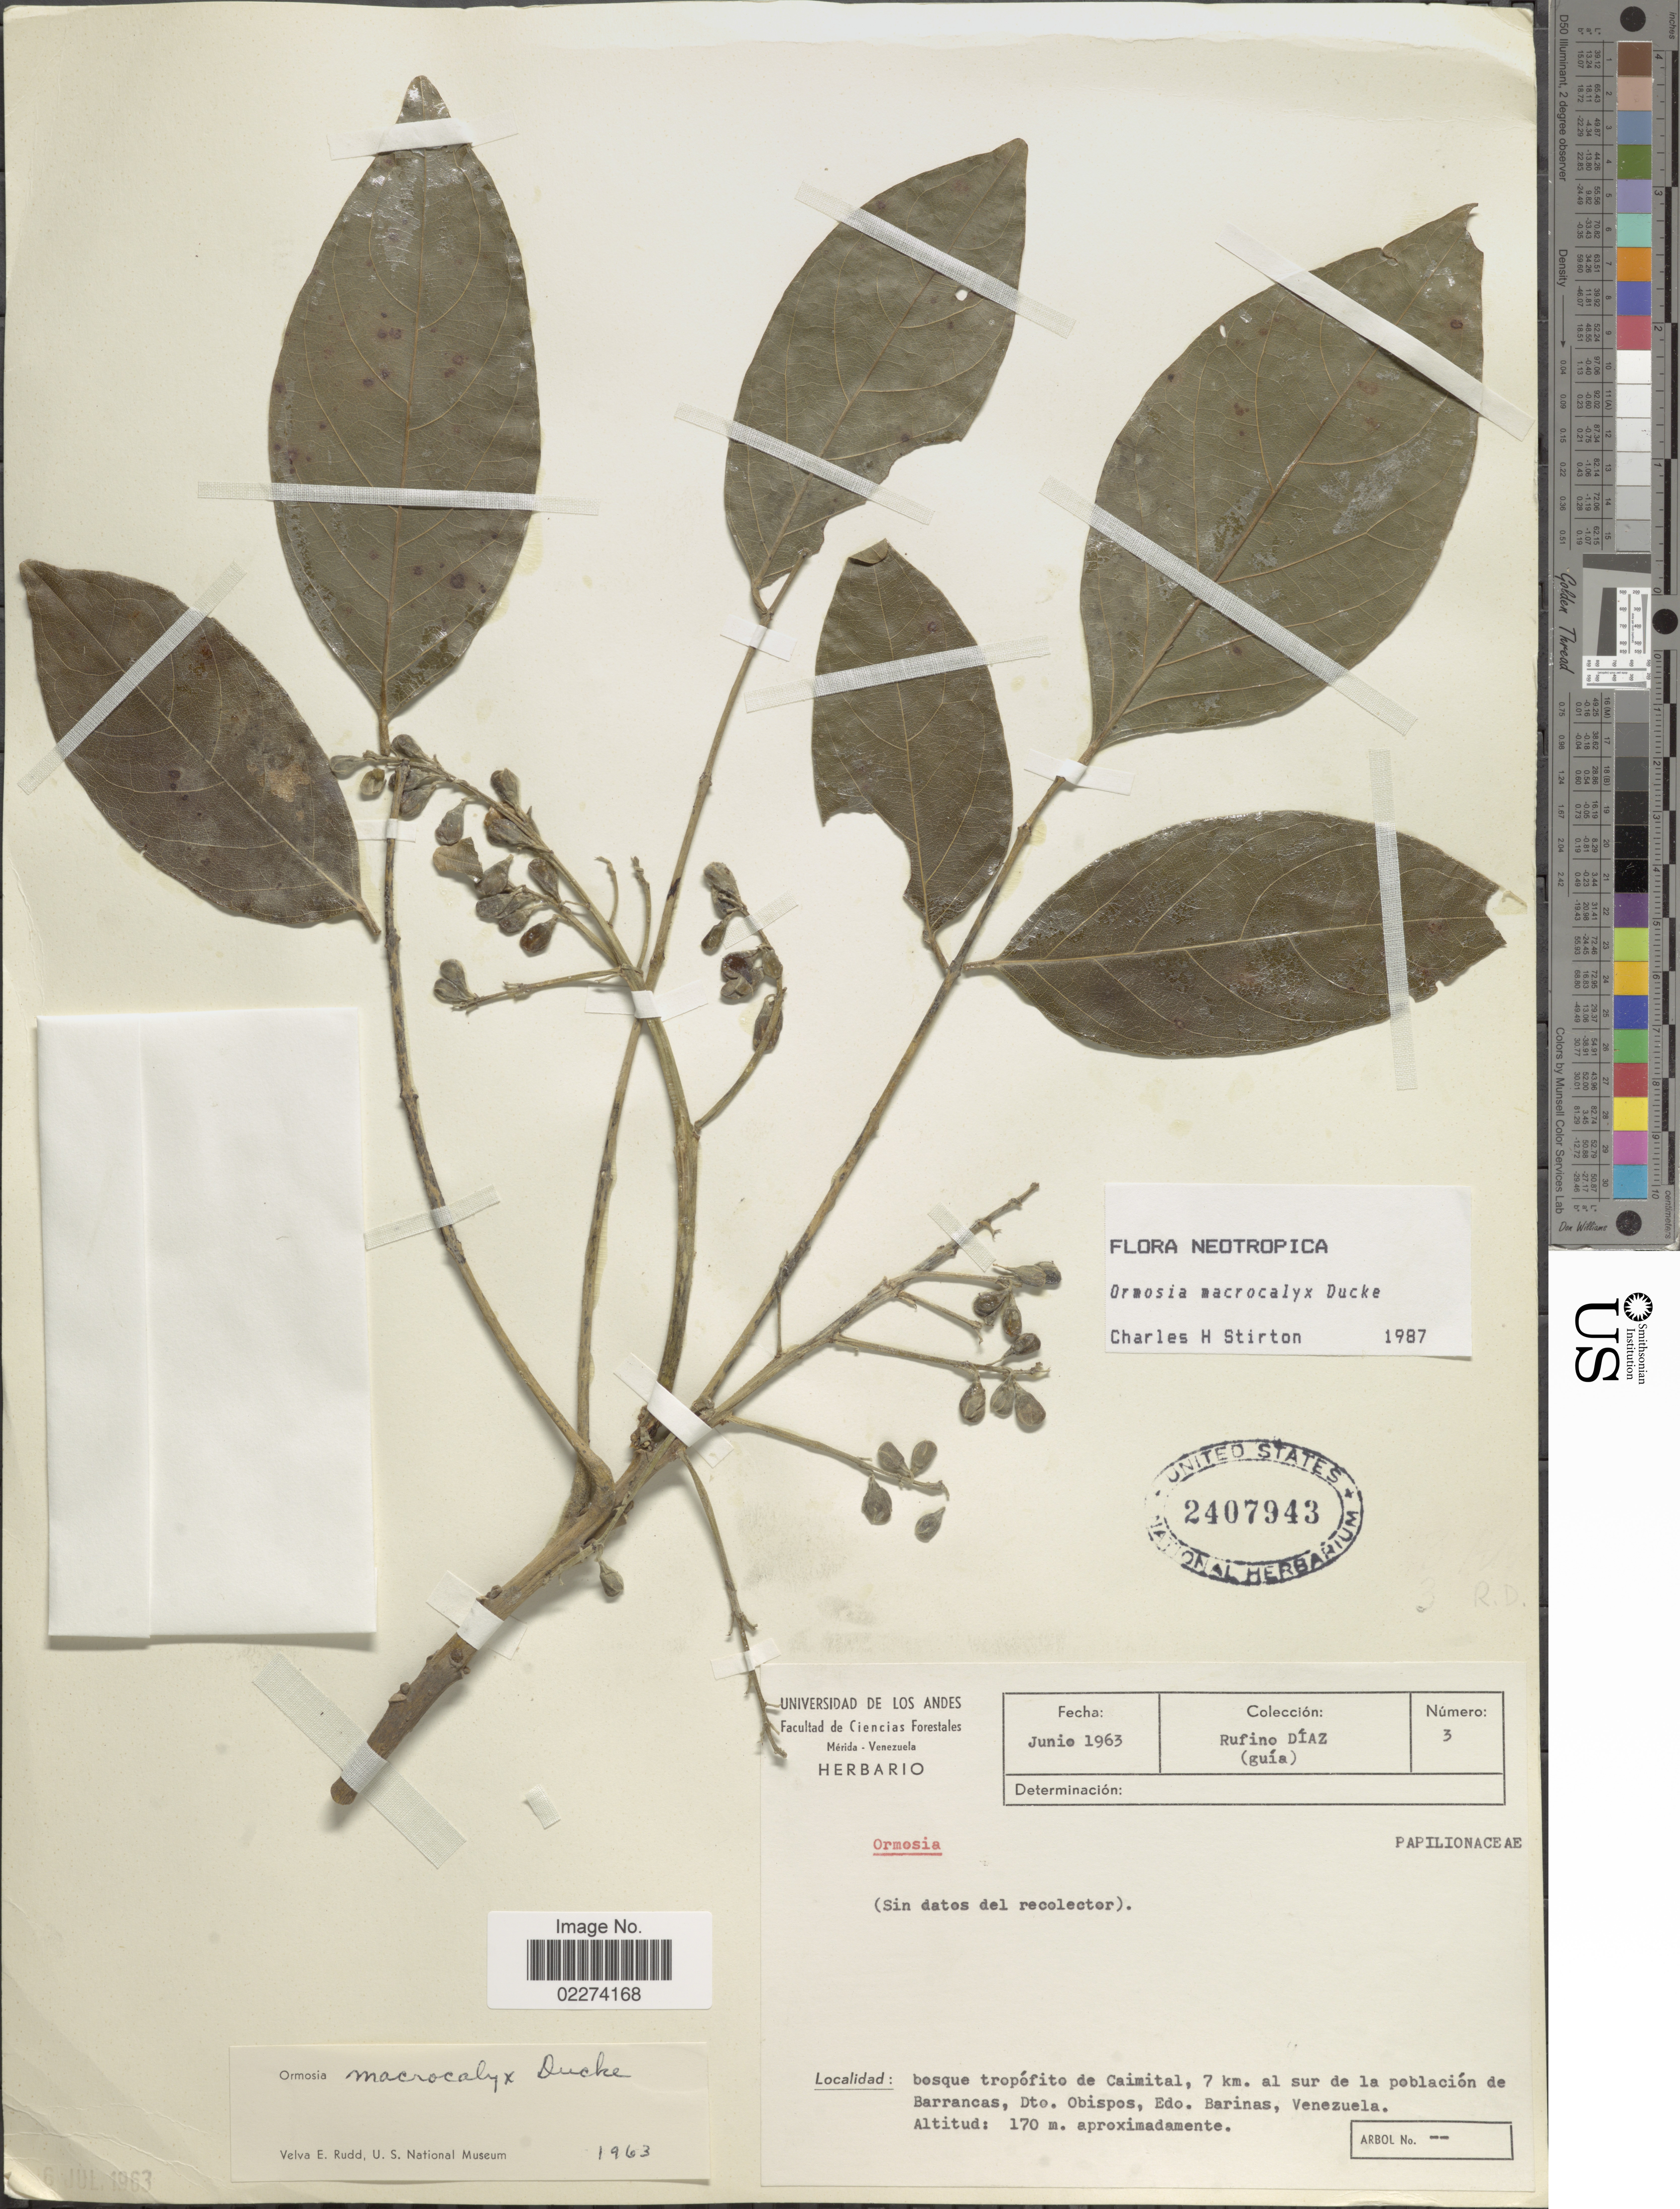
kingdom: Plantae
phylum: Tracheophyta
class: Magnoliopsida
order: Fabales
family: Fabaceae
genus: Ormosia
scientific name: Ormosia macrocalyx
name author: Ducke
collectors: R. Diaz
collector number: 3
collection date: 1963-06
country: Venezuela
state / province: Barinas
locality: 7km. al sur de la poblacion de Barrancas, Dto. Obispo, Edo. Barinas, Venezuela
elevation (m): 170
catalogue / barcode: US 2407943